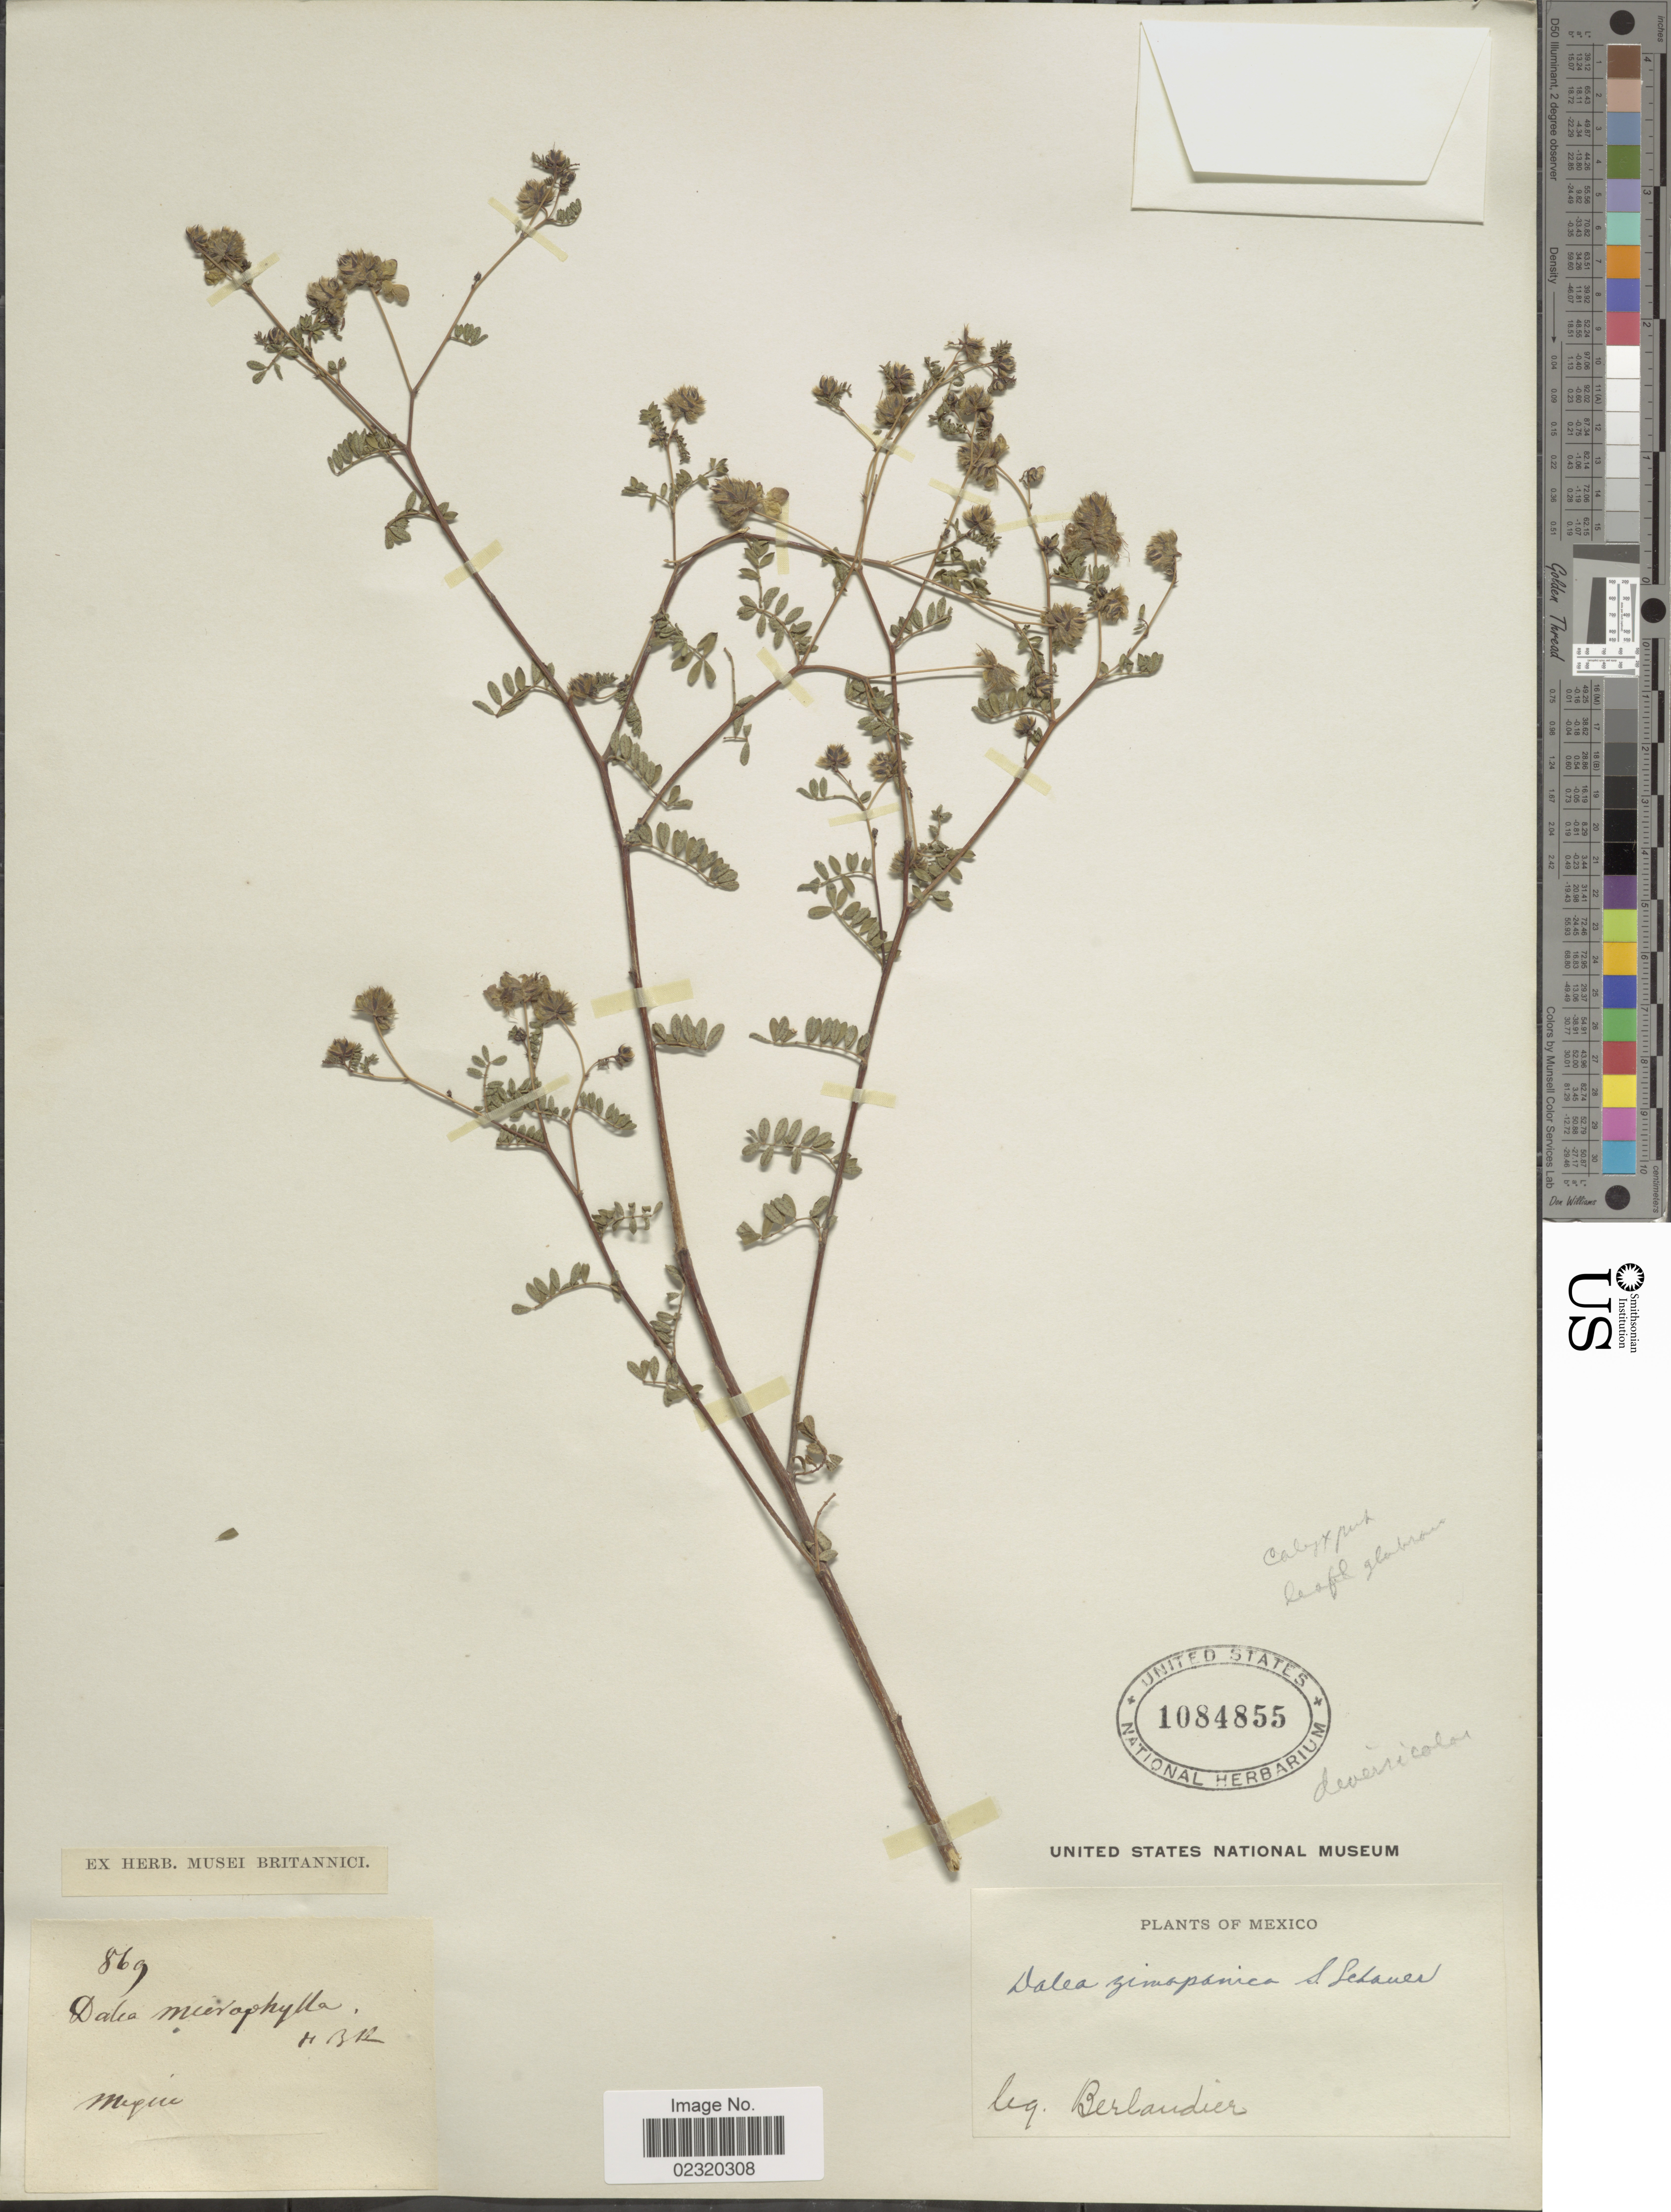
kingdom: Plantae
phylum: Tracheophyta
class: Magnoliopsida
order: Fabales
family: Fabaceae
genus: Dalea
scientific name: Dalea zimapanica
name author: S. Schauer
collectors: J. L. Berlandier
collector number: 869*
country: Mexico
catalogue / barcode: US 1084855